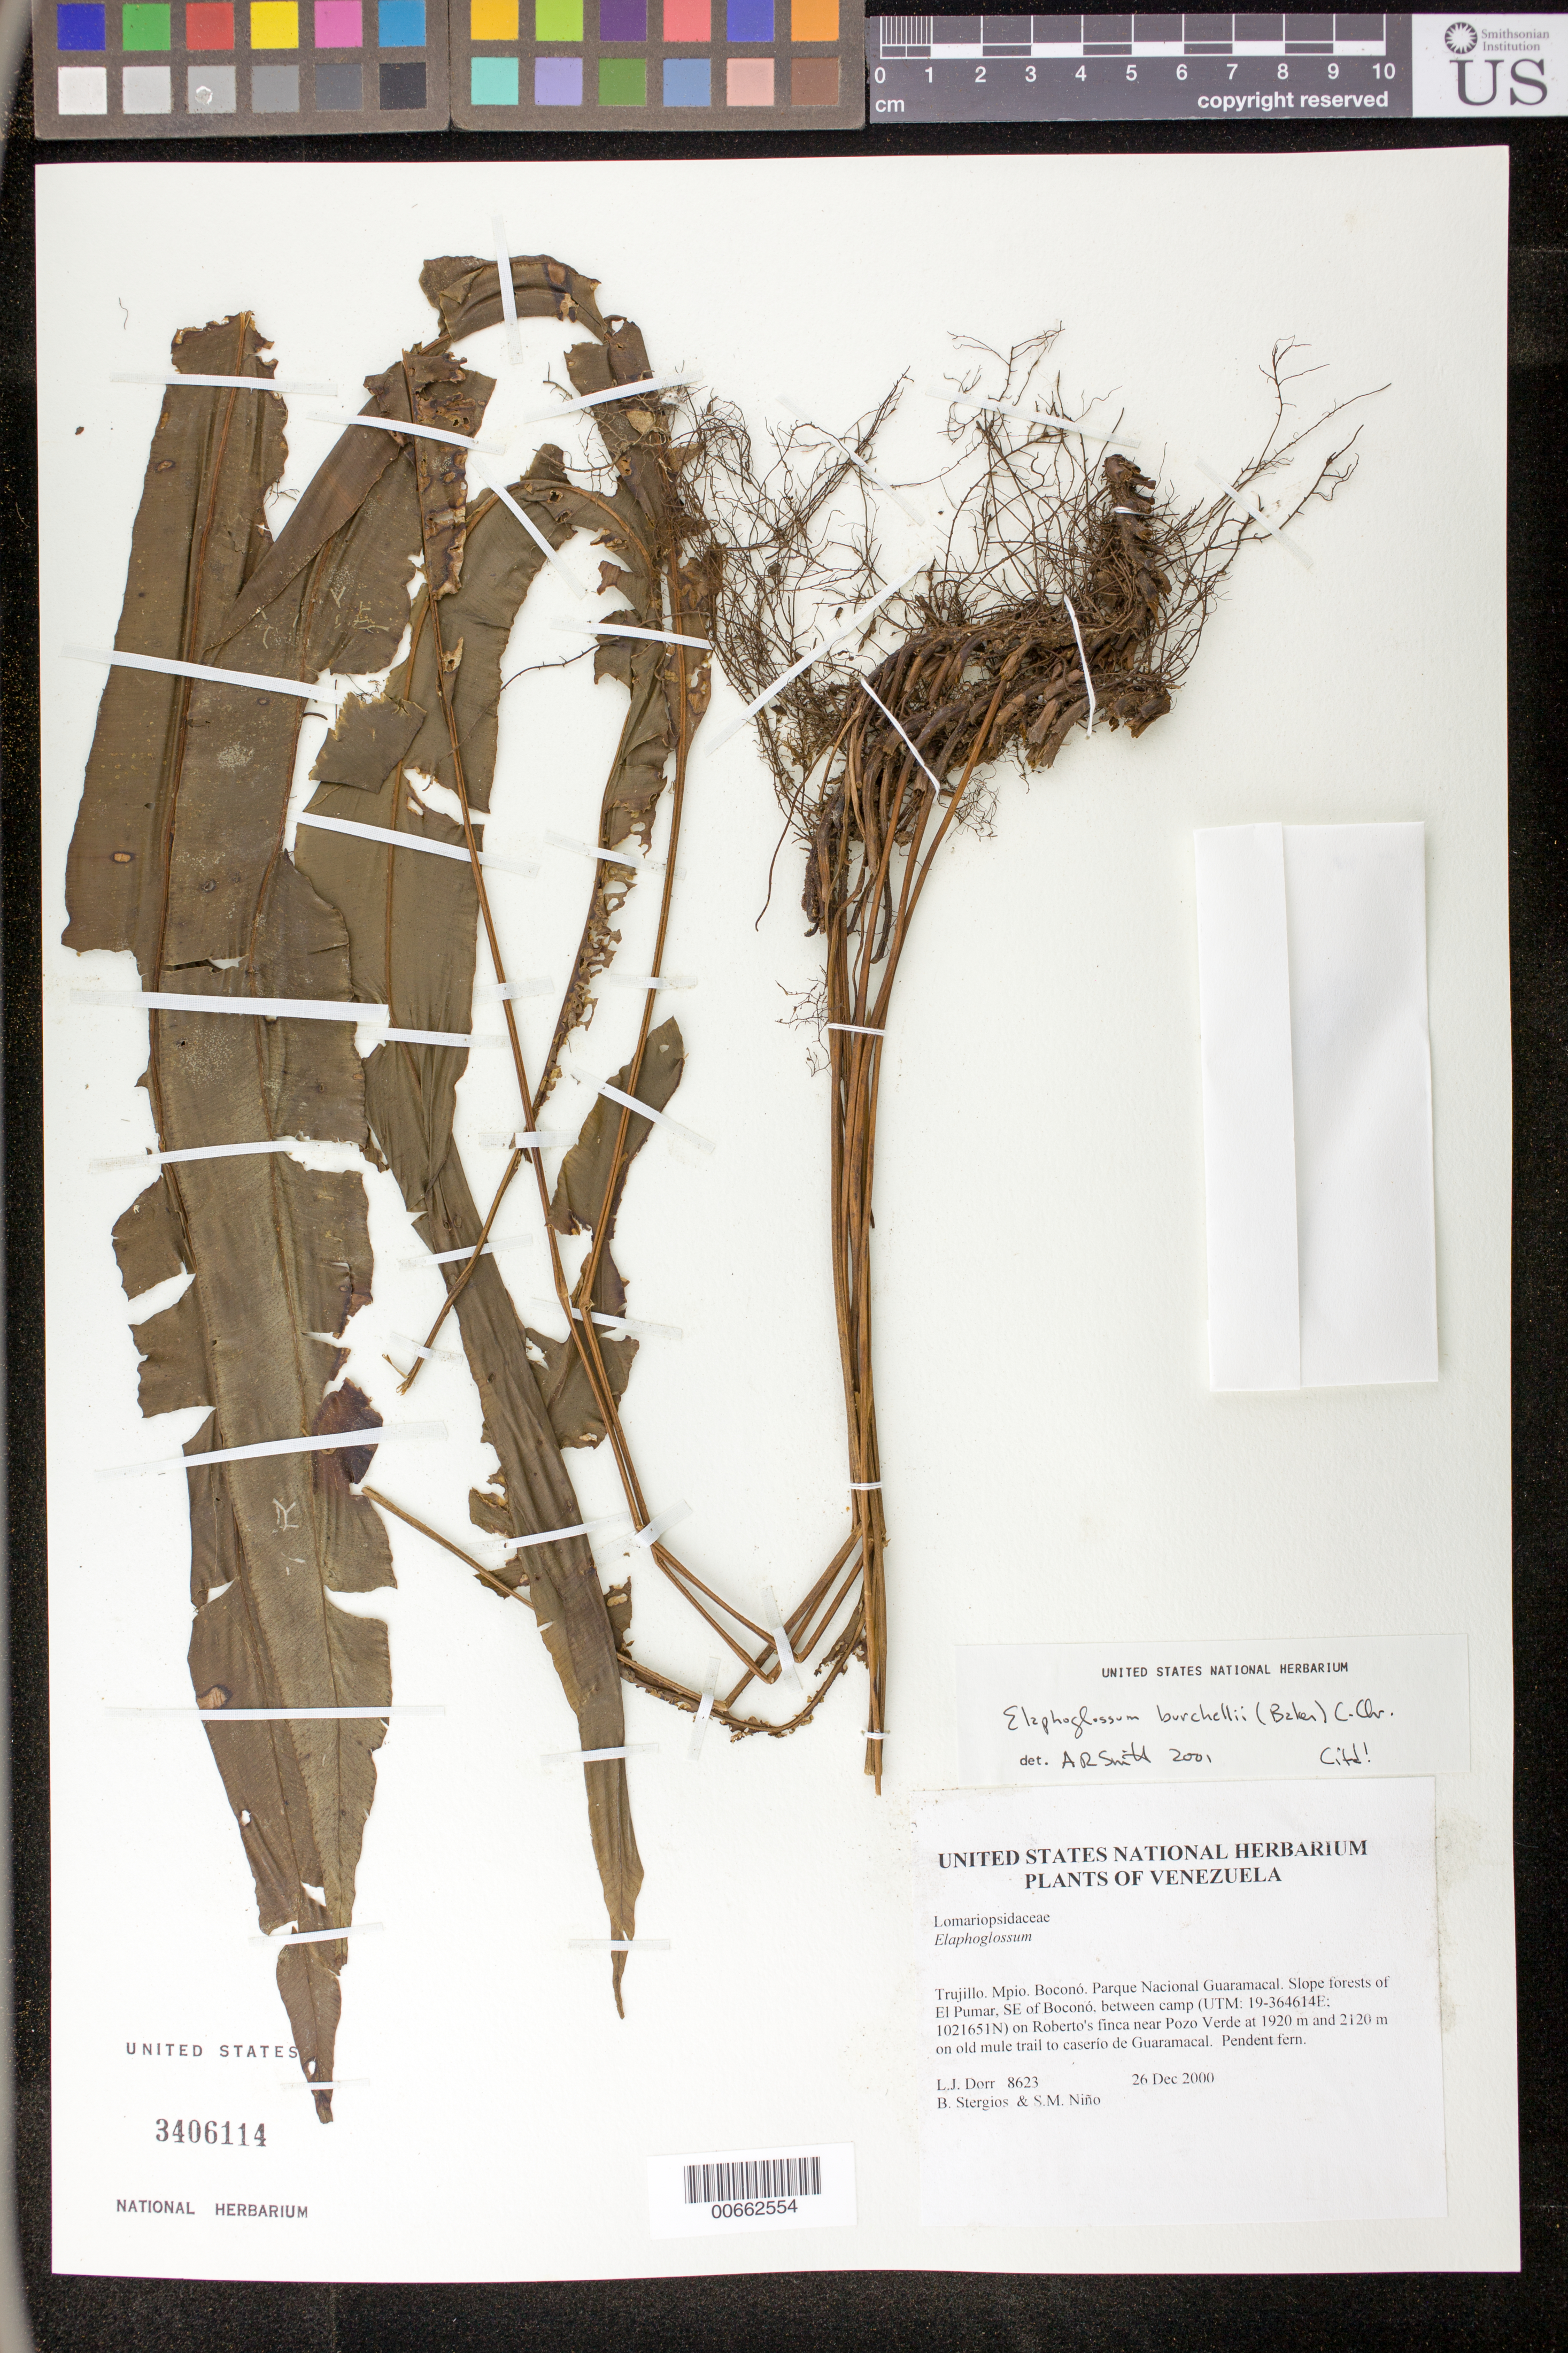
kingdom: Plantae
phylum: Tracheophyta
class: Polypodiopsida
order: Polypodiales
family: Dryopteridaceae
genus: Elaphoglossum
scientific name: Elaphoglossum burchellii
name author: (Baker) C. Chr.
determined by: Smith, Alan R., (UC)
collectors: L. J. Dorr, B. G. Stergios & S. M. Niño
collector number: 8623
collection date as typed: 26 Dec 2000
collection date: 2000-12-26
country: Venezuela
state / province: Trujillo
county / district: Boconó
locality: Parque Nacional Guaramacal. El Pumar, SE of Boconó, between camp on Roberto's finca near Pozo Verde at 1920 m and 2120 m on old mule trail to caserío de Guaramacal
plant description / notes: NY, PORT, UC, US, VEN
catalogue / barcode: US 3406114